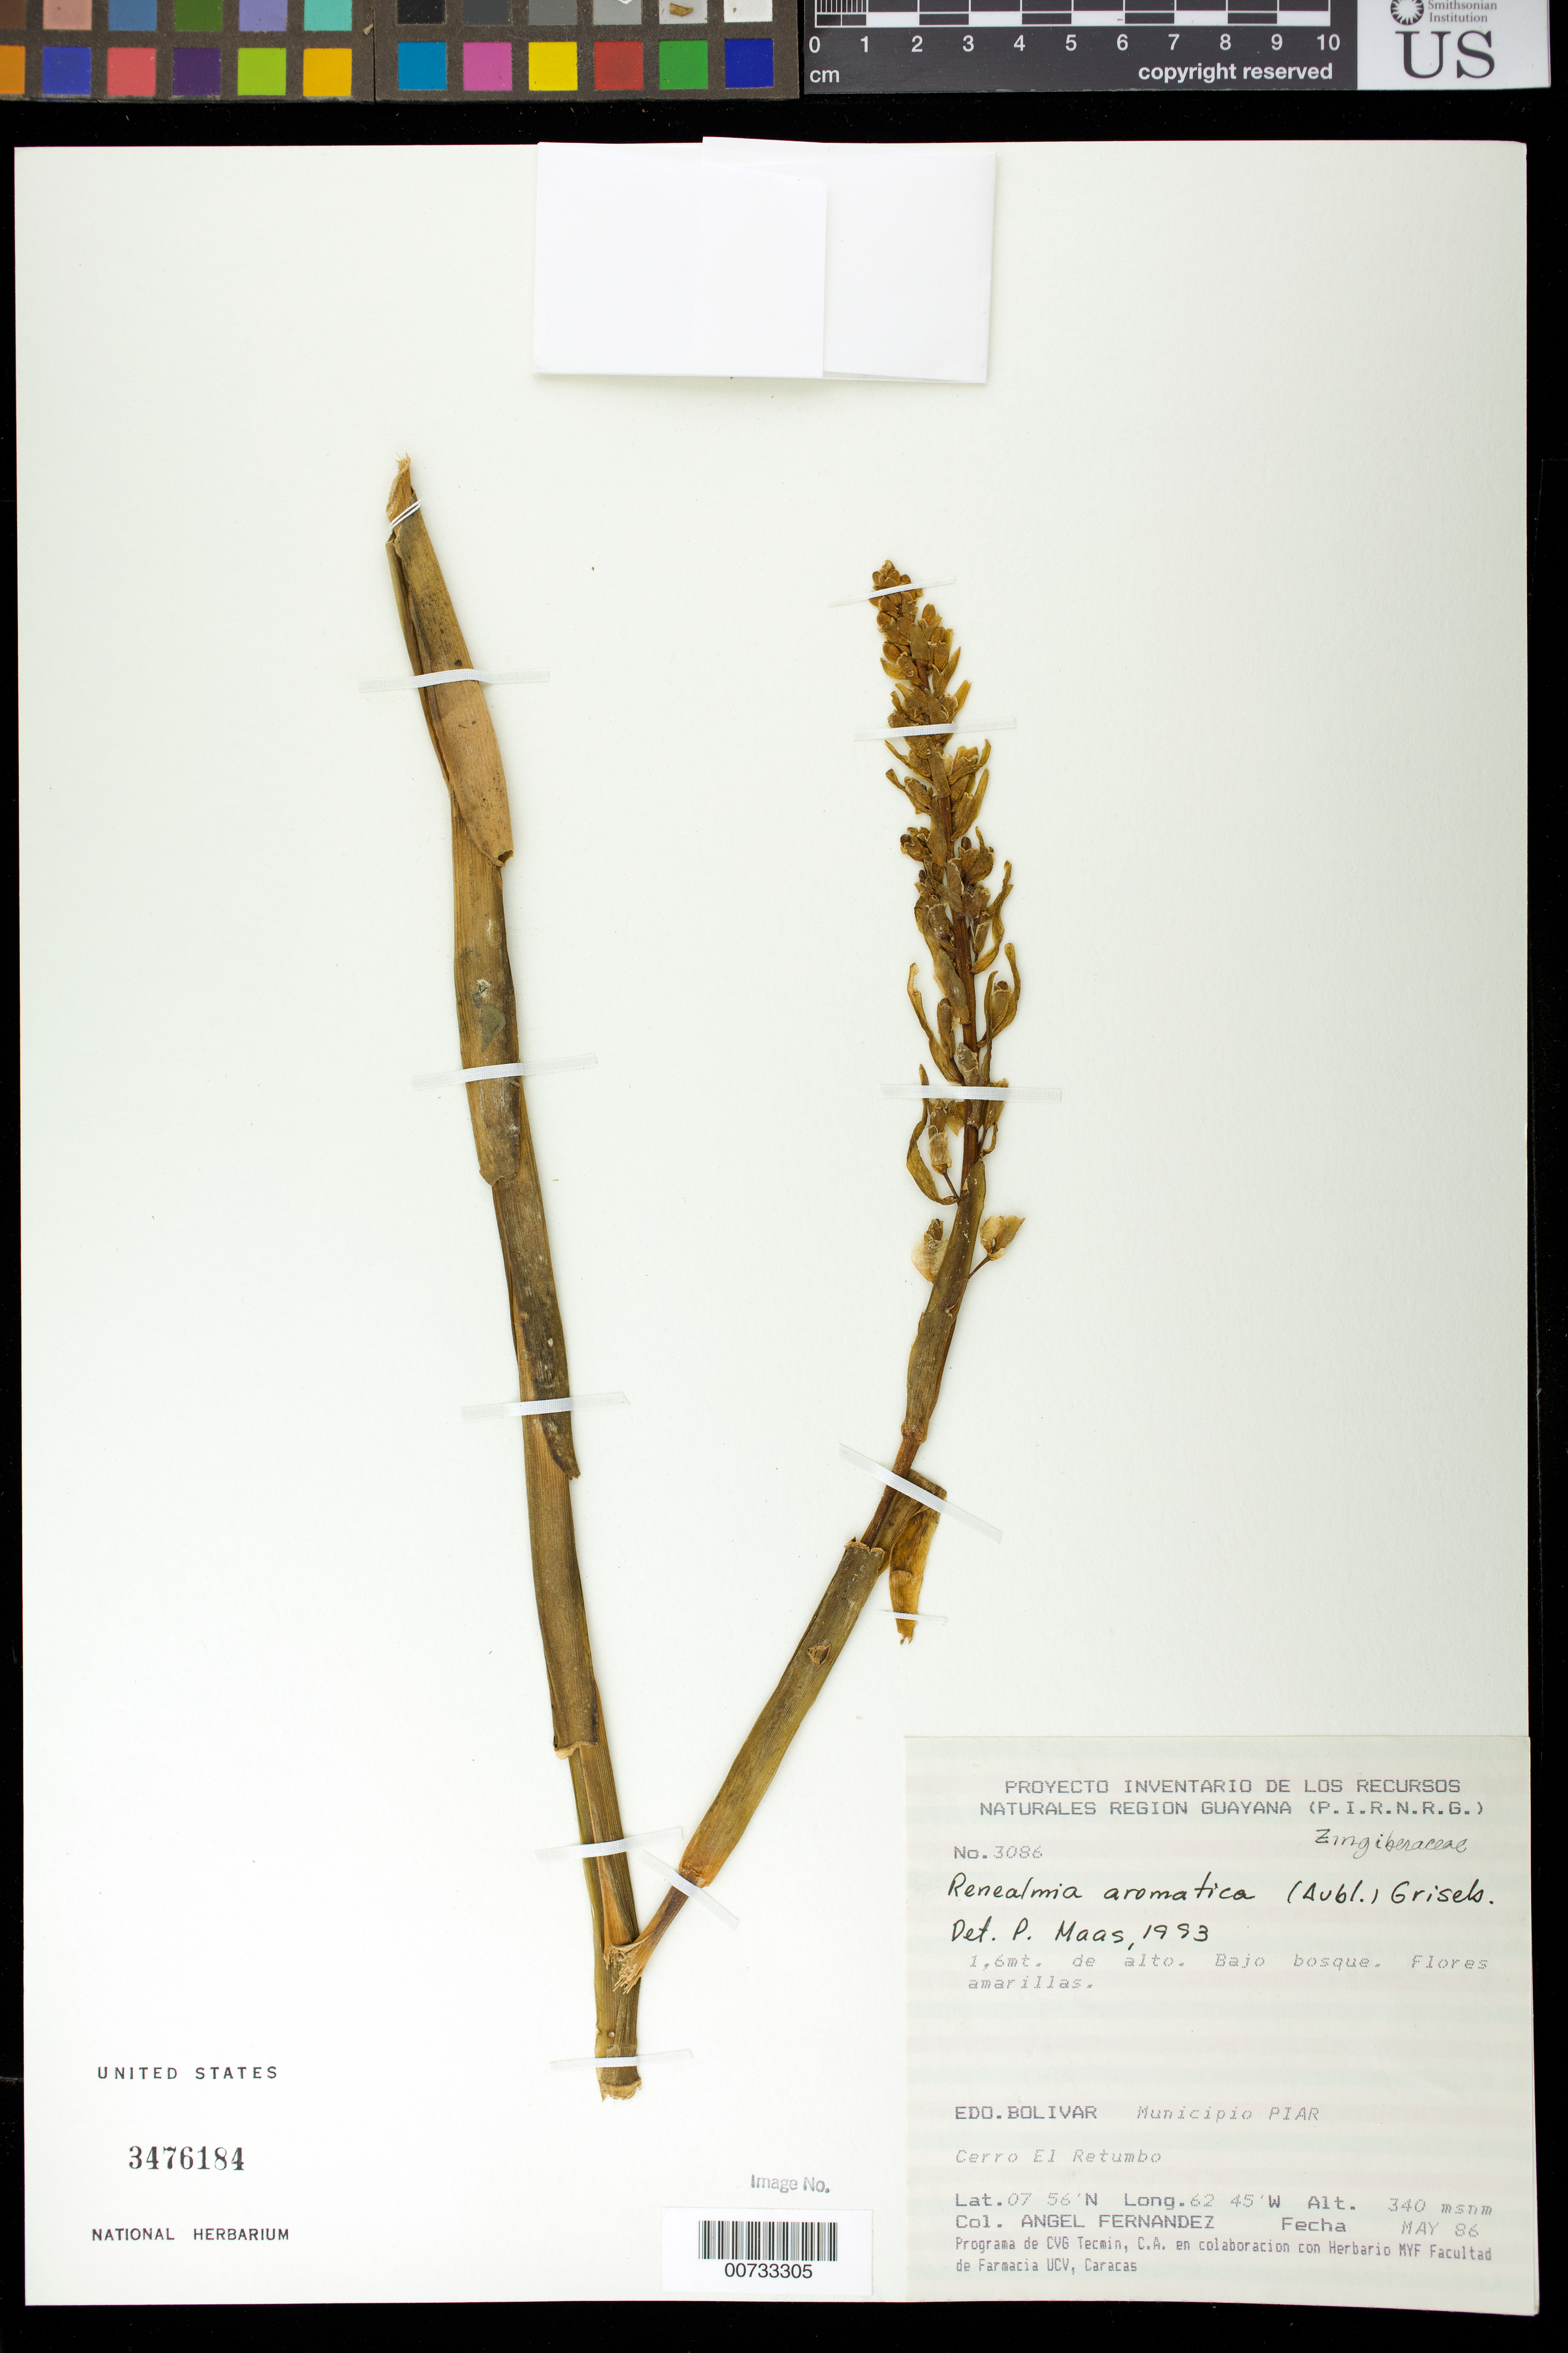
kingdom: Plantae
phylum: Tracheophyta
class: Liliopsida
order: Zingiberales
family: Zingiberaceae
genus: Renealmia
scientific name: Renealmia aromatica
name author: (Aubl.) Griseb.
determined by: Maas, Paul J. M.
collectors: A. Fernández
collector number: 3086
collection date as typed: May-86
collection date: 1986-05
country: Venezuela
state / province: Bolívar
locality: Mun. Piar, Cerro El Retumbo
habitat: Bajo bosque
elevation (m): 340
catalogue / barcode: US 3476184